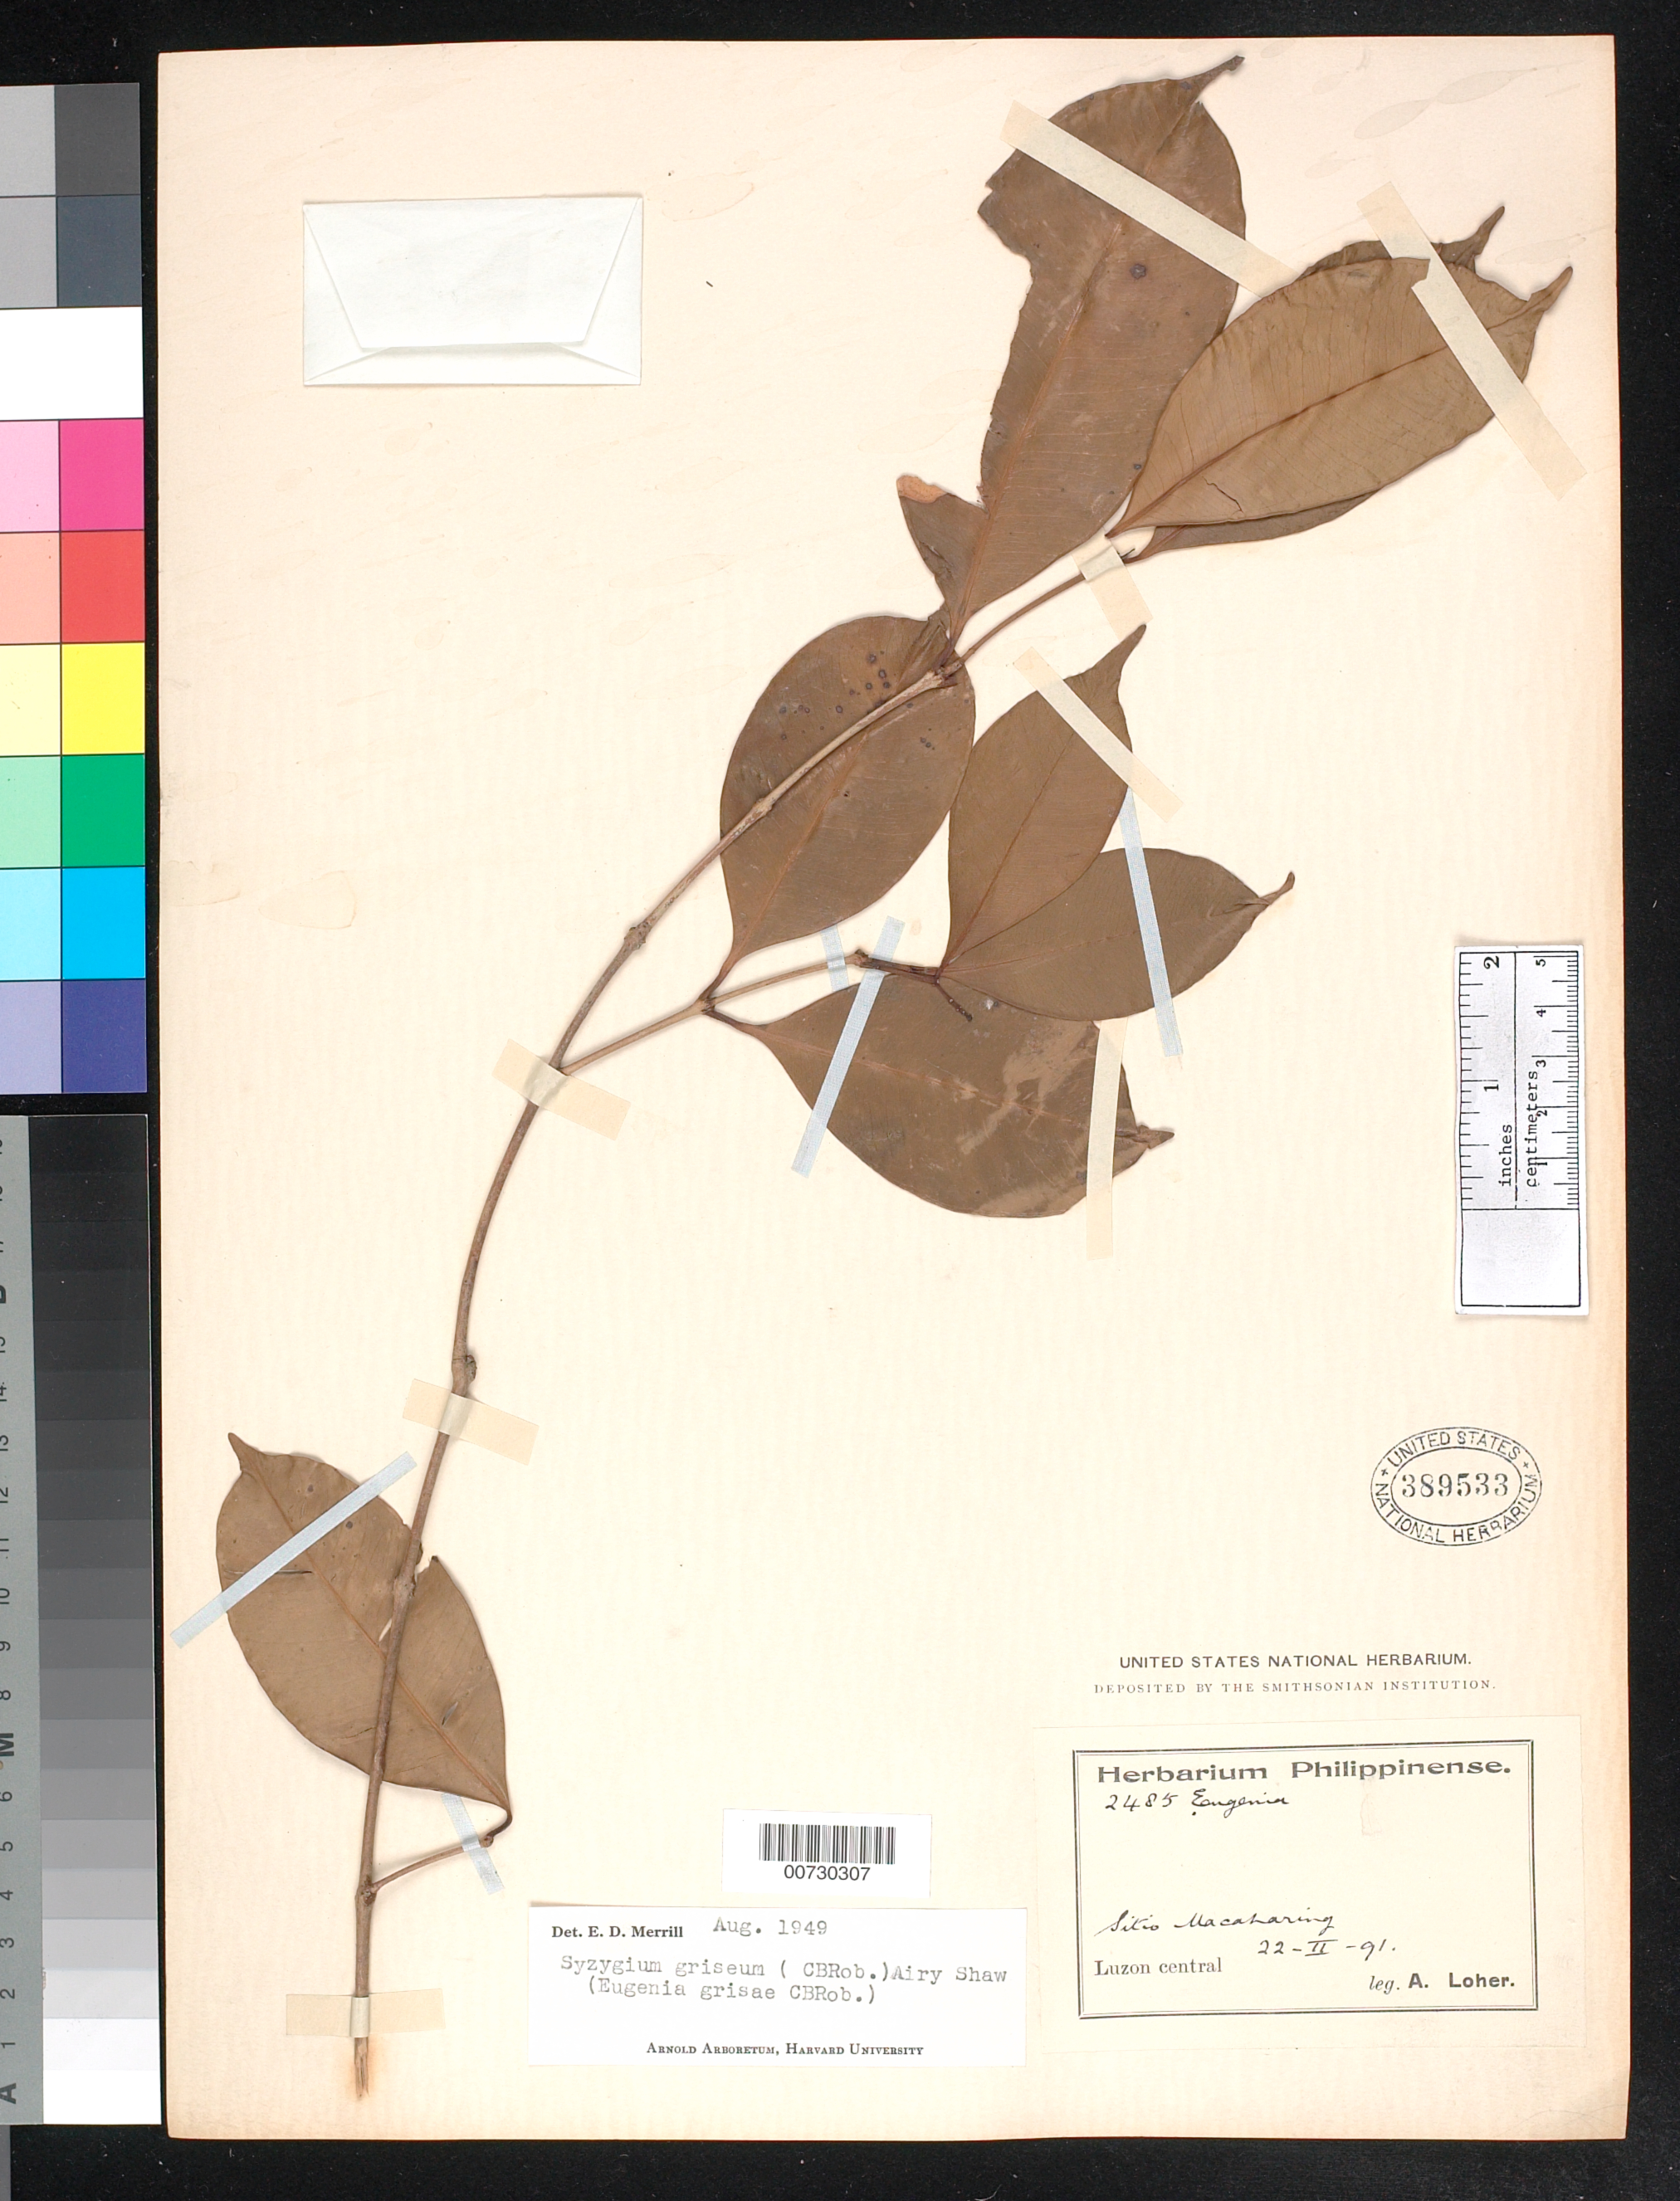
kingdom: Plantae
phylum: Tracheophyta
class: Magnoliopsida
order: Myrtales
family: Myrtaceae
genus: Syzygium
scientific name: Syzygium griseum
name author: (C.B. Rob.) Airy Shaw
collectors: A. Loher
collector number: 2485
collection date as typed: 22 Feb 1891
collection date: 1891-02-22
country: Philippines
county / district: Luzon Central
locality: Sirio? Macalaring?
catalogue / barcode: US 389533